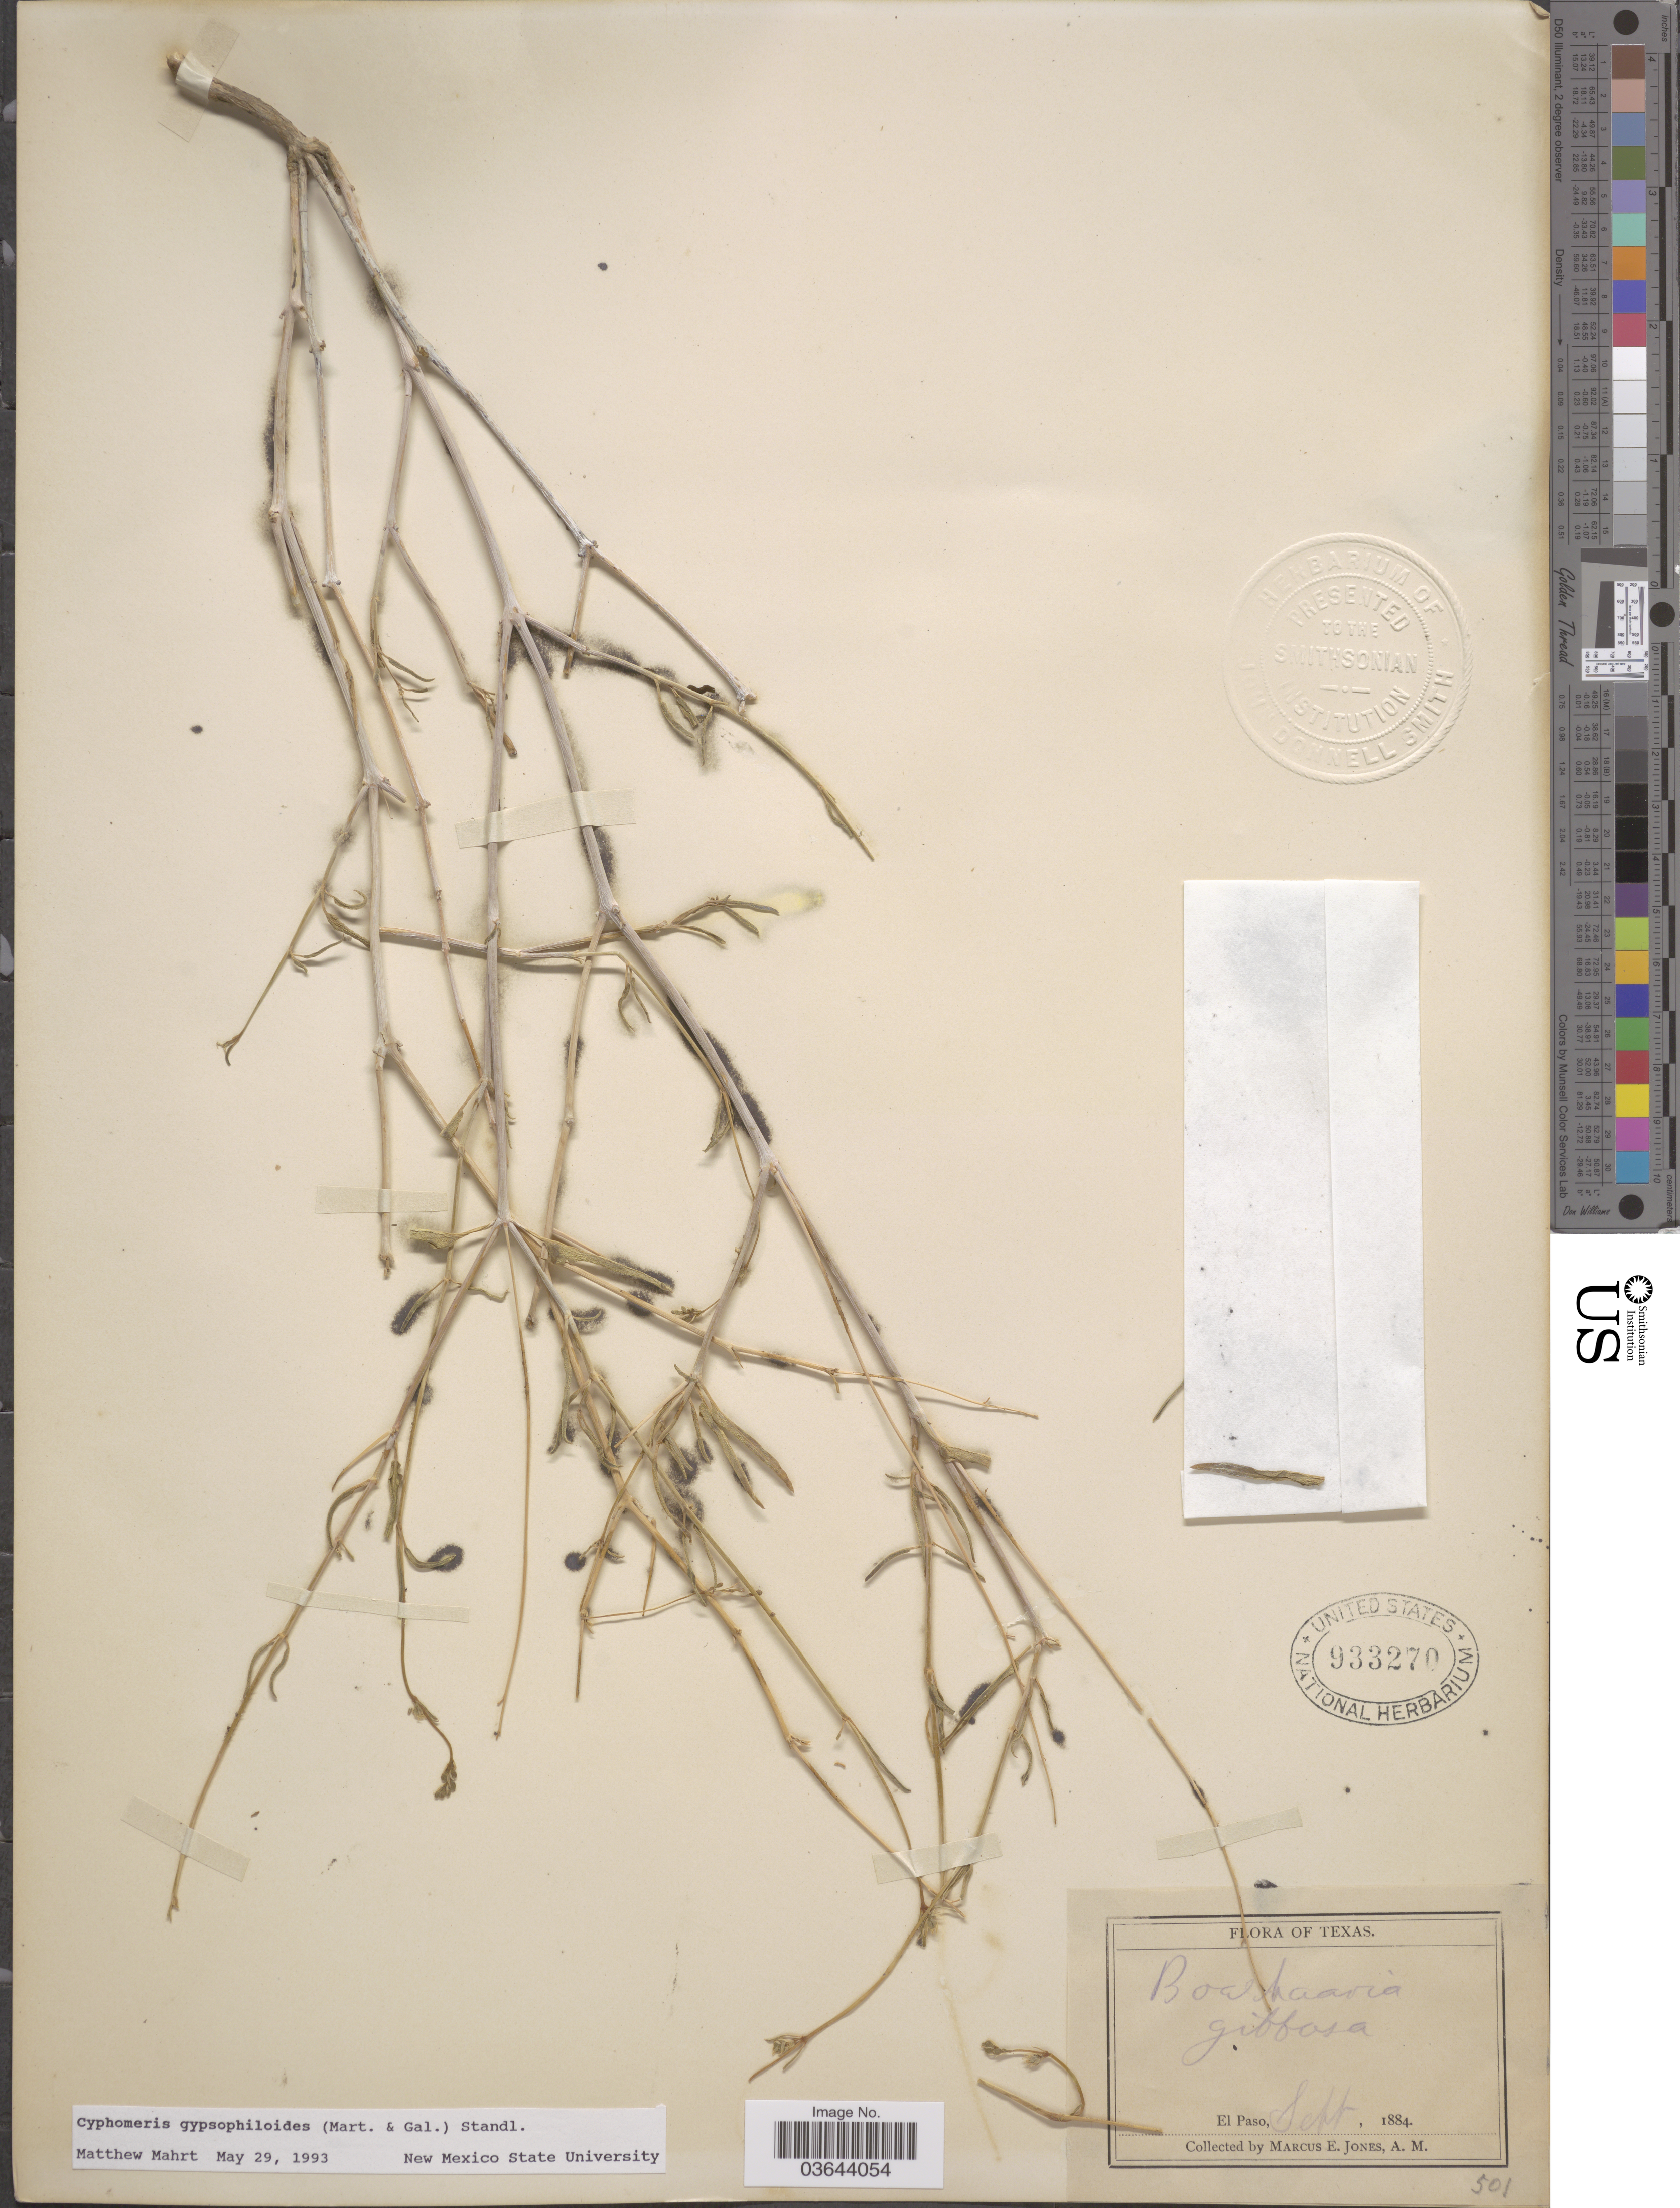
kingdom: Plantae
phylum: Tracheophyta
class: Magnoliopsida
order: Caryophyllales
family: Nyctaginaceae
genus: Cyphomeris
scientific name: Cyphomeris gypsophiloides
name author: (M. Martens & Galeotti) Standl.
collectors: M. E. Jones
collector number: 501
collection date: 1884-09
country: United States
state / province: Texas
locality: El Paso.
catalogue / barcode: US 933270